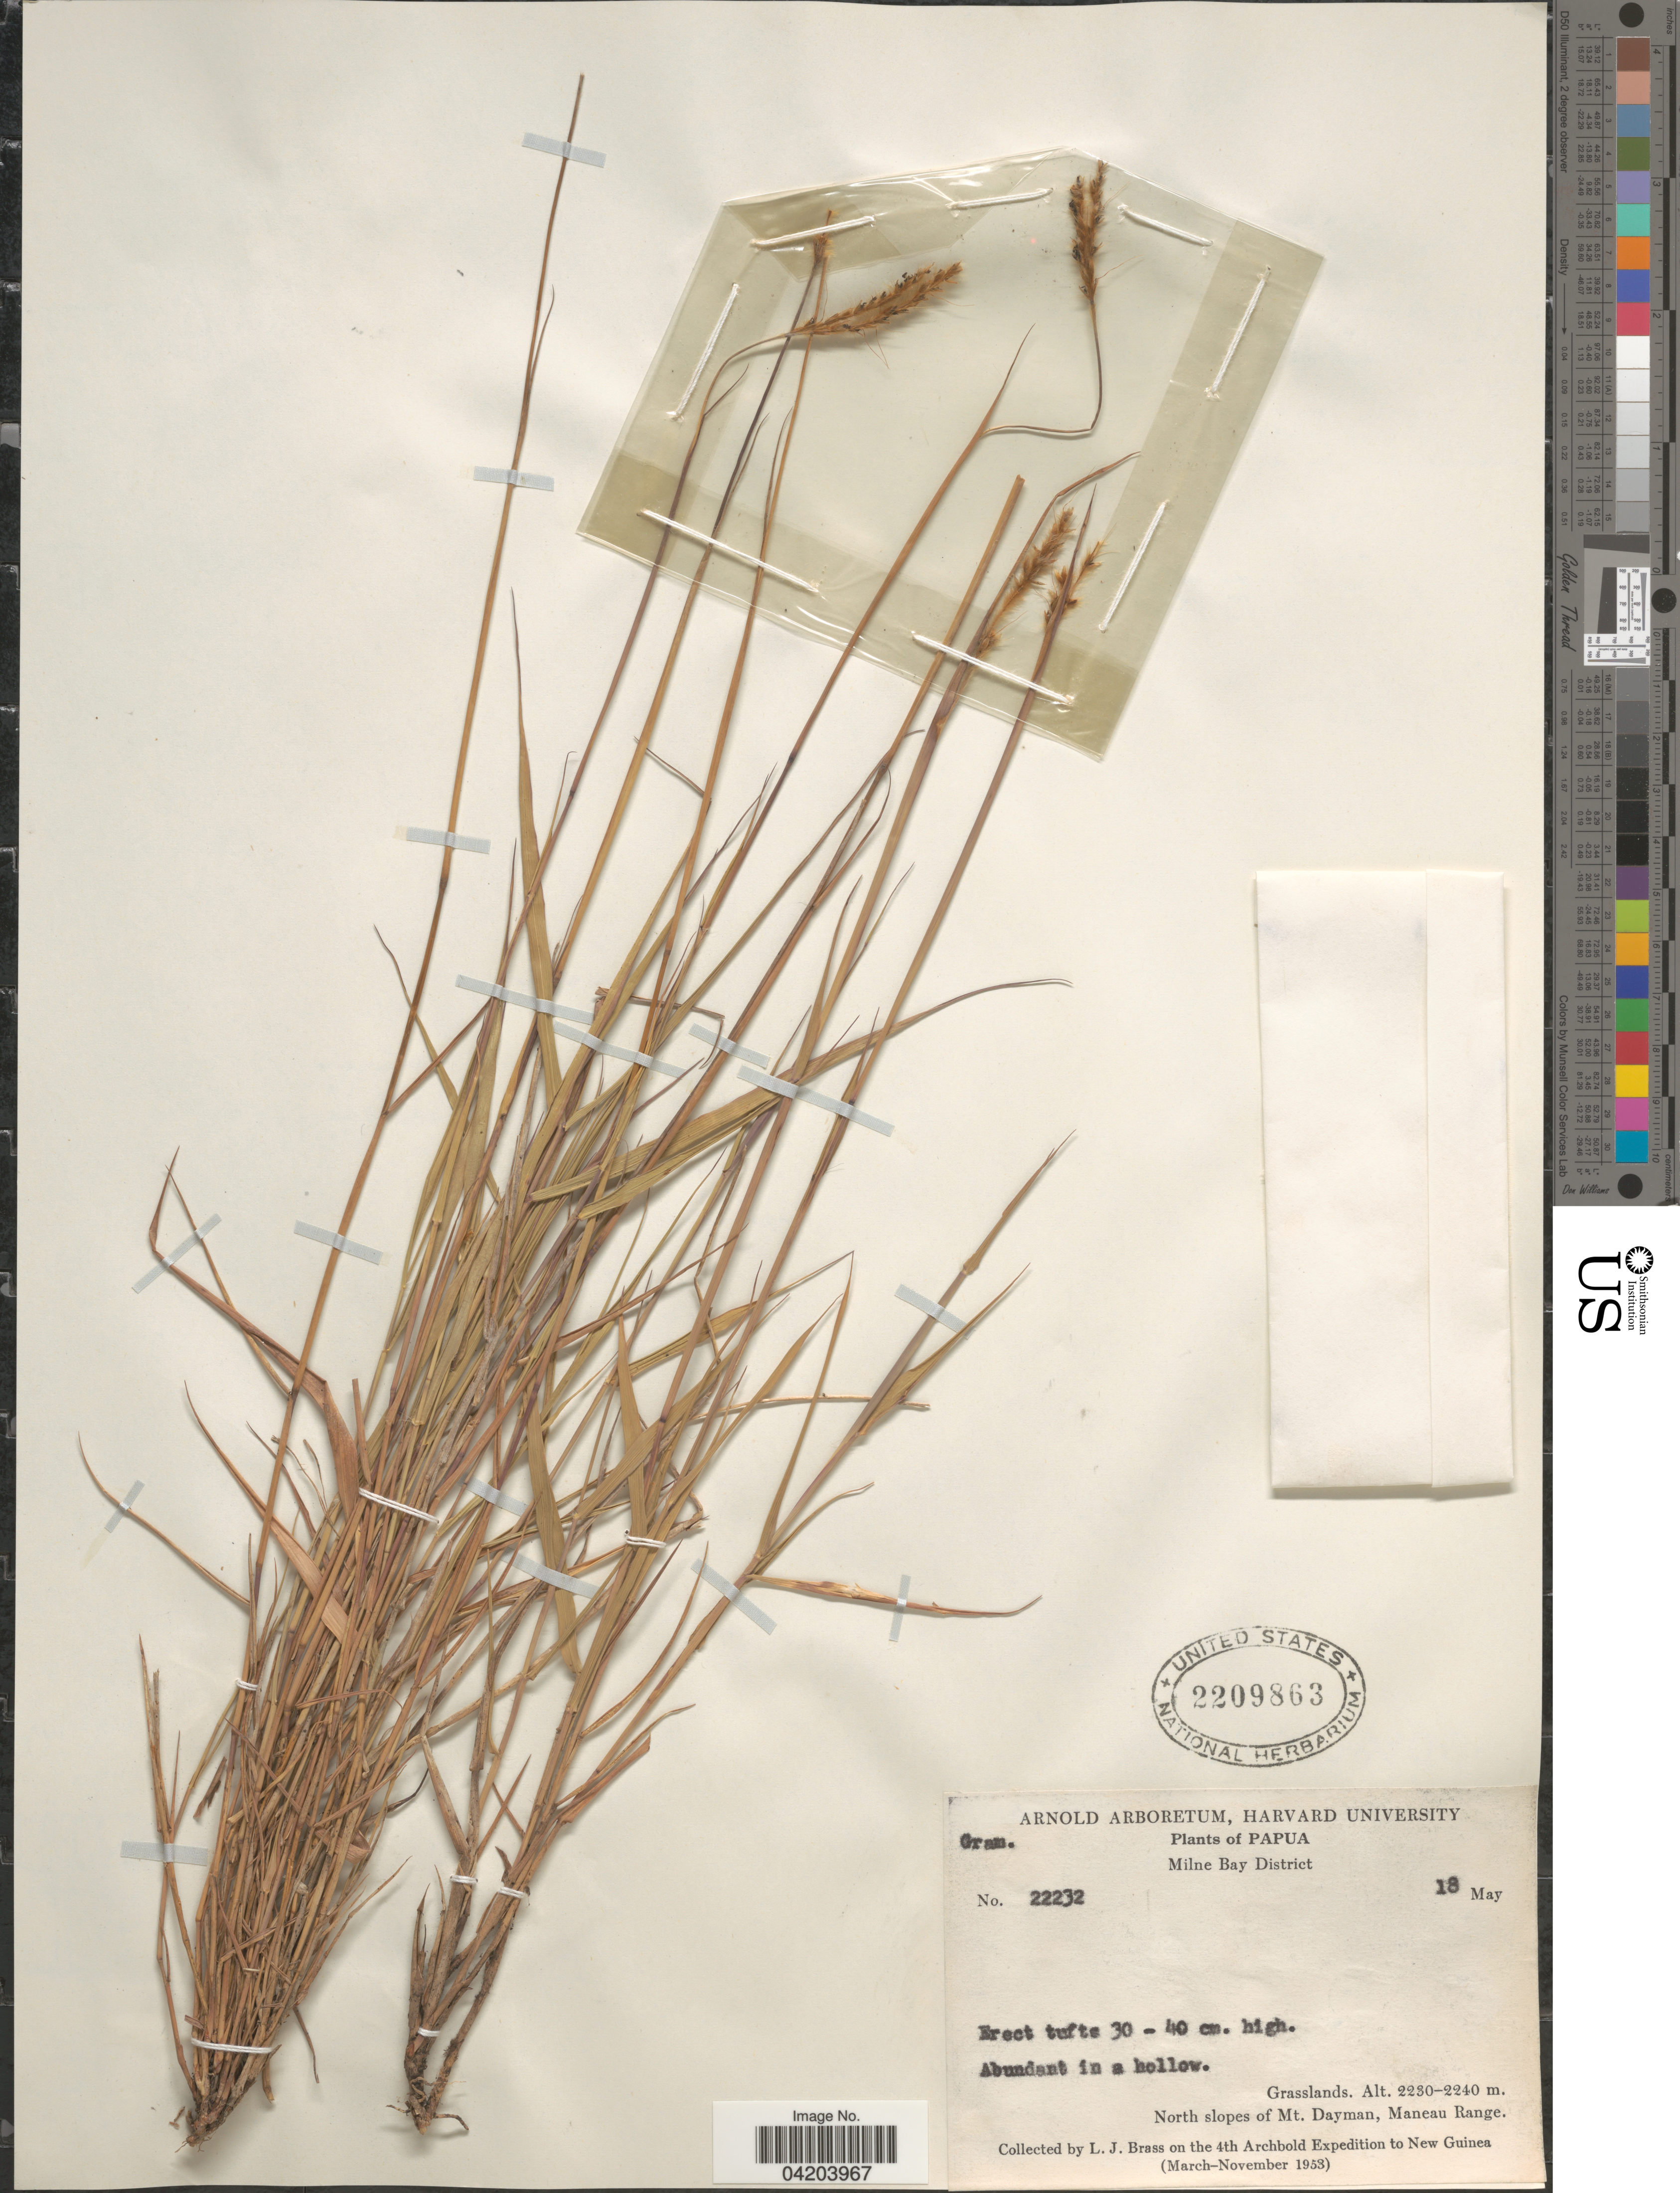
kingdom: Plantae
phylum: Tracheophyta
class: Liliopsida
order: Poales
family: Poaceae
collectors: L. J. Brass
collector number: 22232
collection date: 1853-05-18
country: Papua New Guinea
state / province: Milne Bay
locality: Papua. North slopes of Mt. Dayman, Maneau Range. The 4th Archbold Expedition to New Guinea (March-Novermber 1953).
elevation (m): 2230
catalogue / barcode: US 2209863